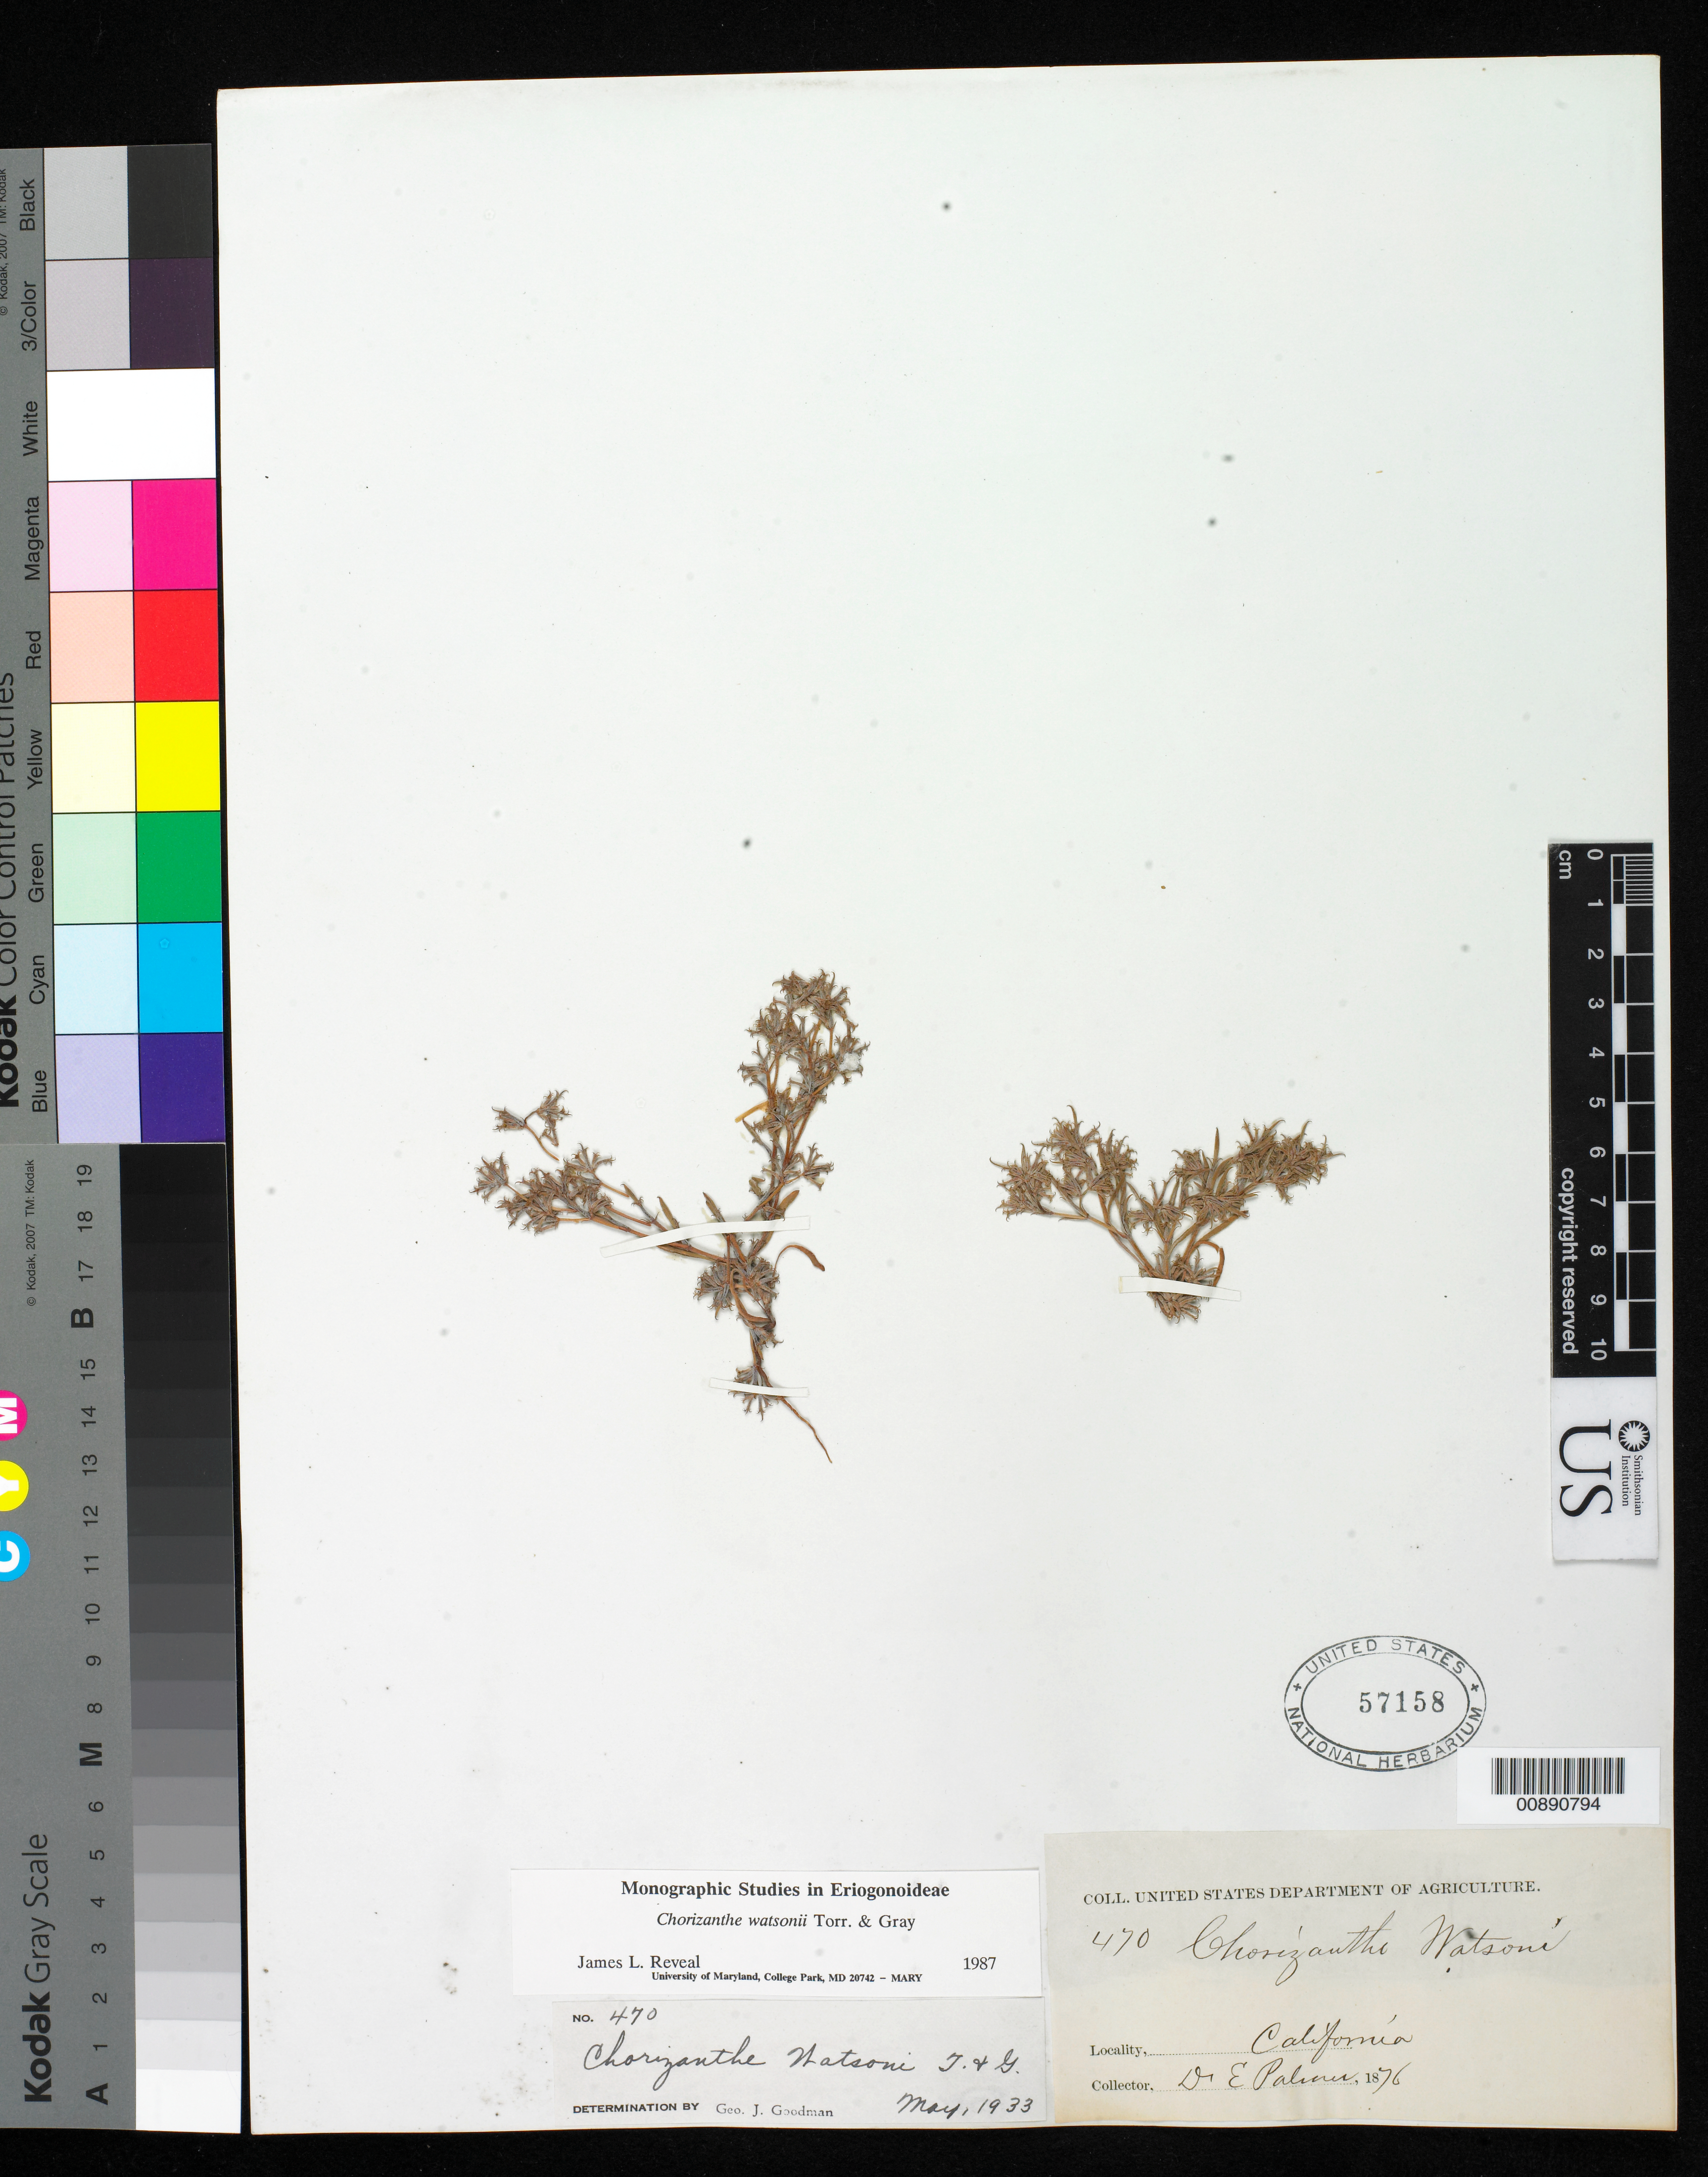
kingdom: Plantae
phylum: Tracheophyta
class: Magnoliopsida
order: Caryophyllales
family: Polygonaceae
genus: Chorizanthe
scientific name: Chorizanthe watsonii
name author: Torr. & A. Gray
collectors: E. Palmer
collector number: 470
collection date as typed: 1876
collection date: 1876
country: United States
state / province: California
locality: California.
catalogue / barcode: US 57158